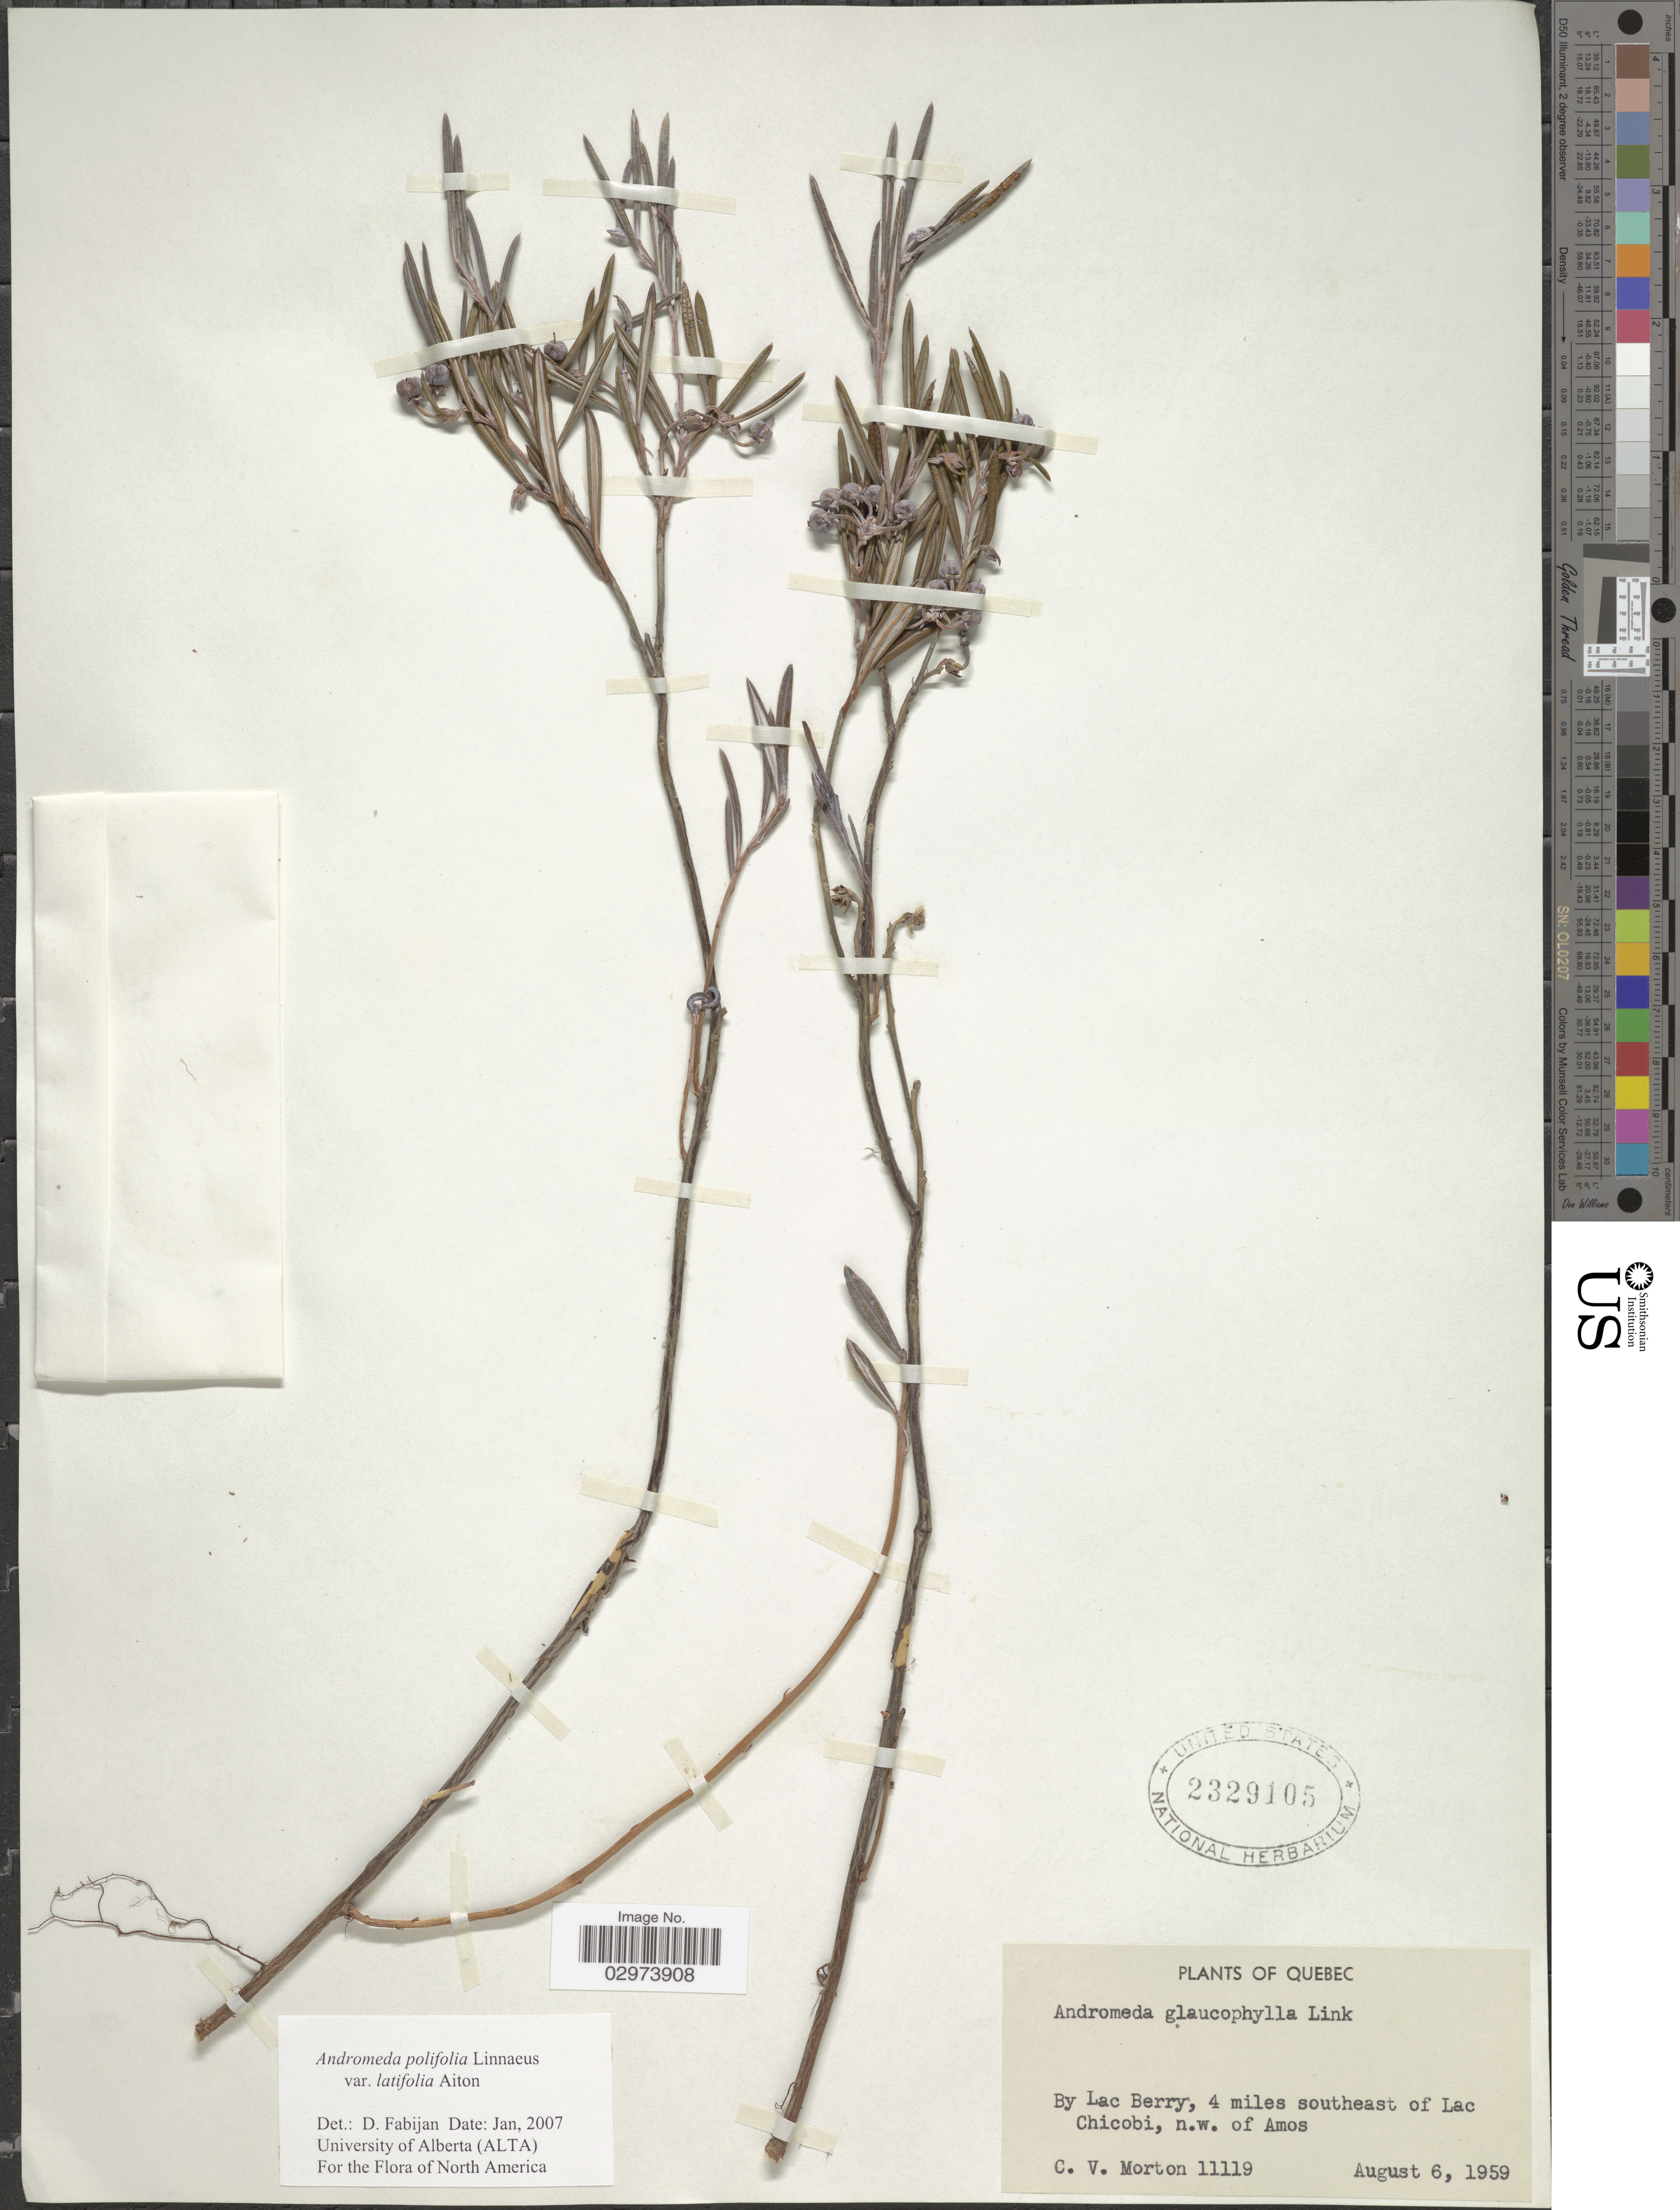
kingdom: Plantae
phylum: Tracheophyta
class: Magnoliopsida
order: Ericales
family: Ericaceae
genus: Andromeda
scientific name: Andromeda polifolia var. latifolia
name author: Aiton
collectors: C. V. Morton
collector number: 11119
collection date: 1959-08-06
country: Canada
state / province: Quebec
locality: By Lac Berry, 4 miles southeast of Lac Chicobi, n.w. of Amos.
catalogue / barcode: US 2329105